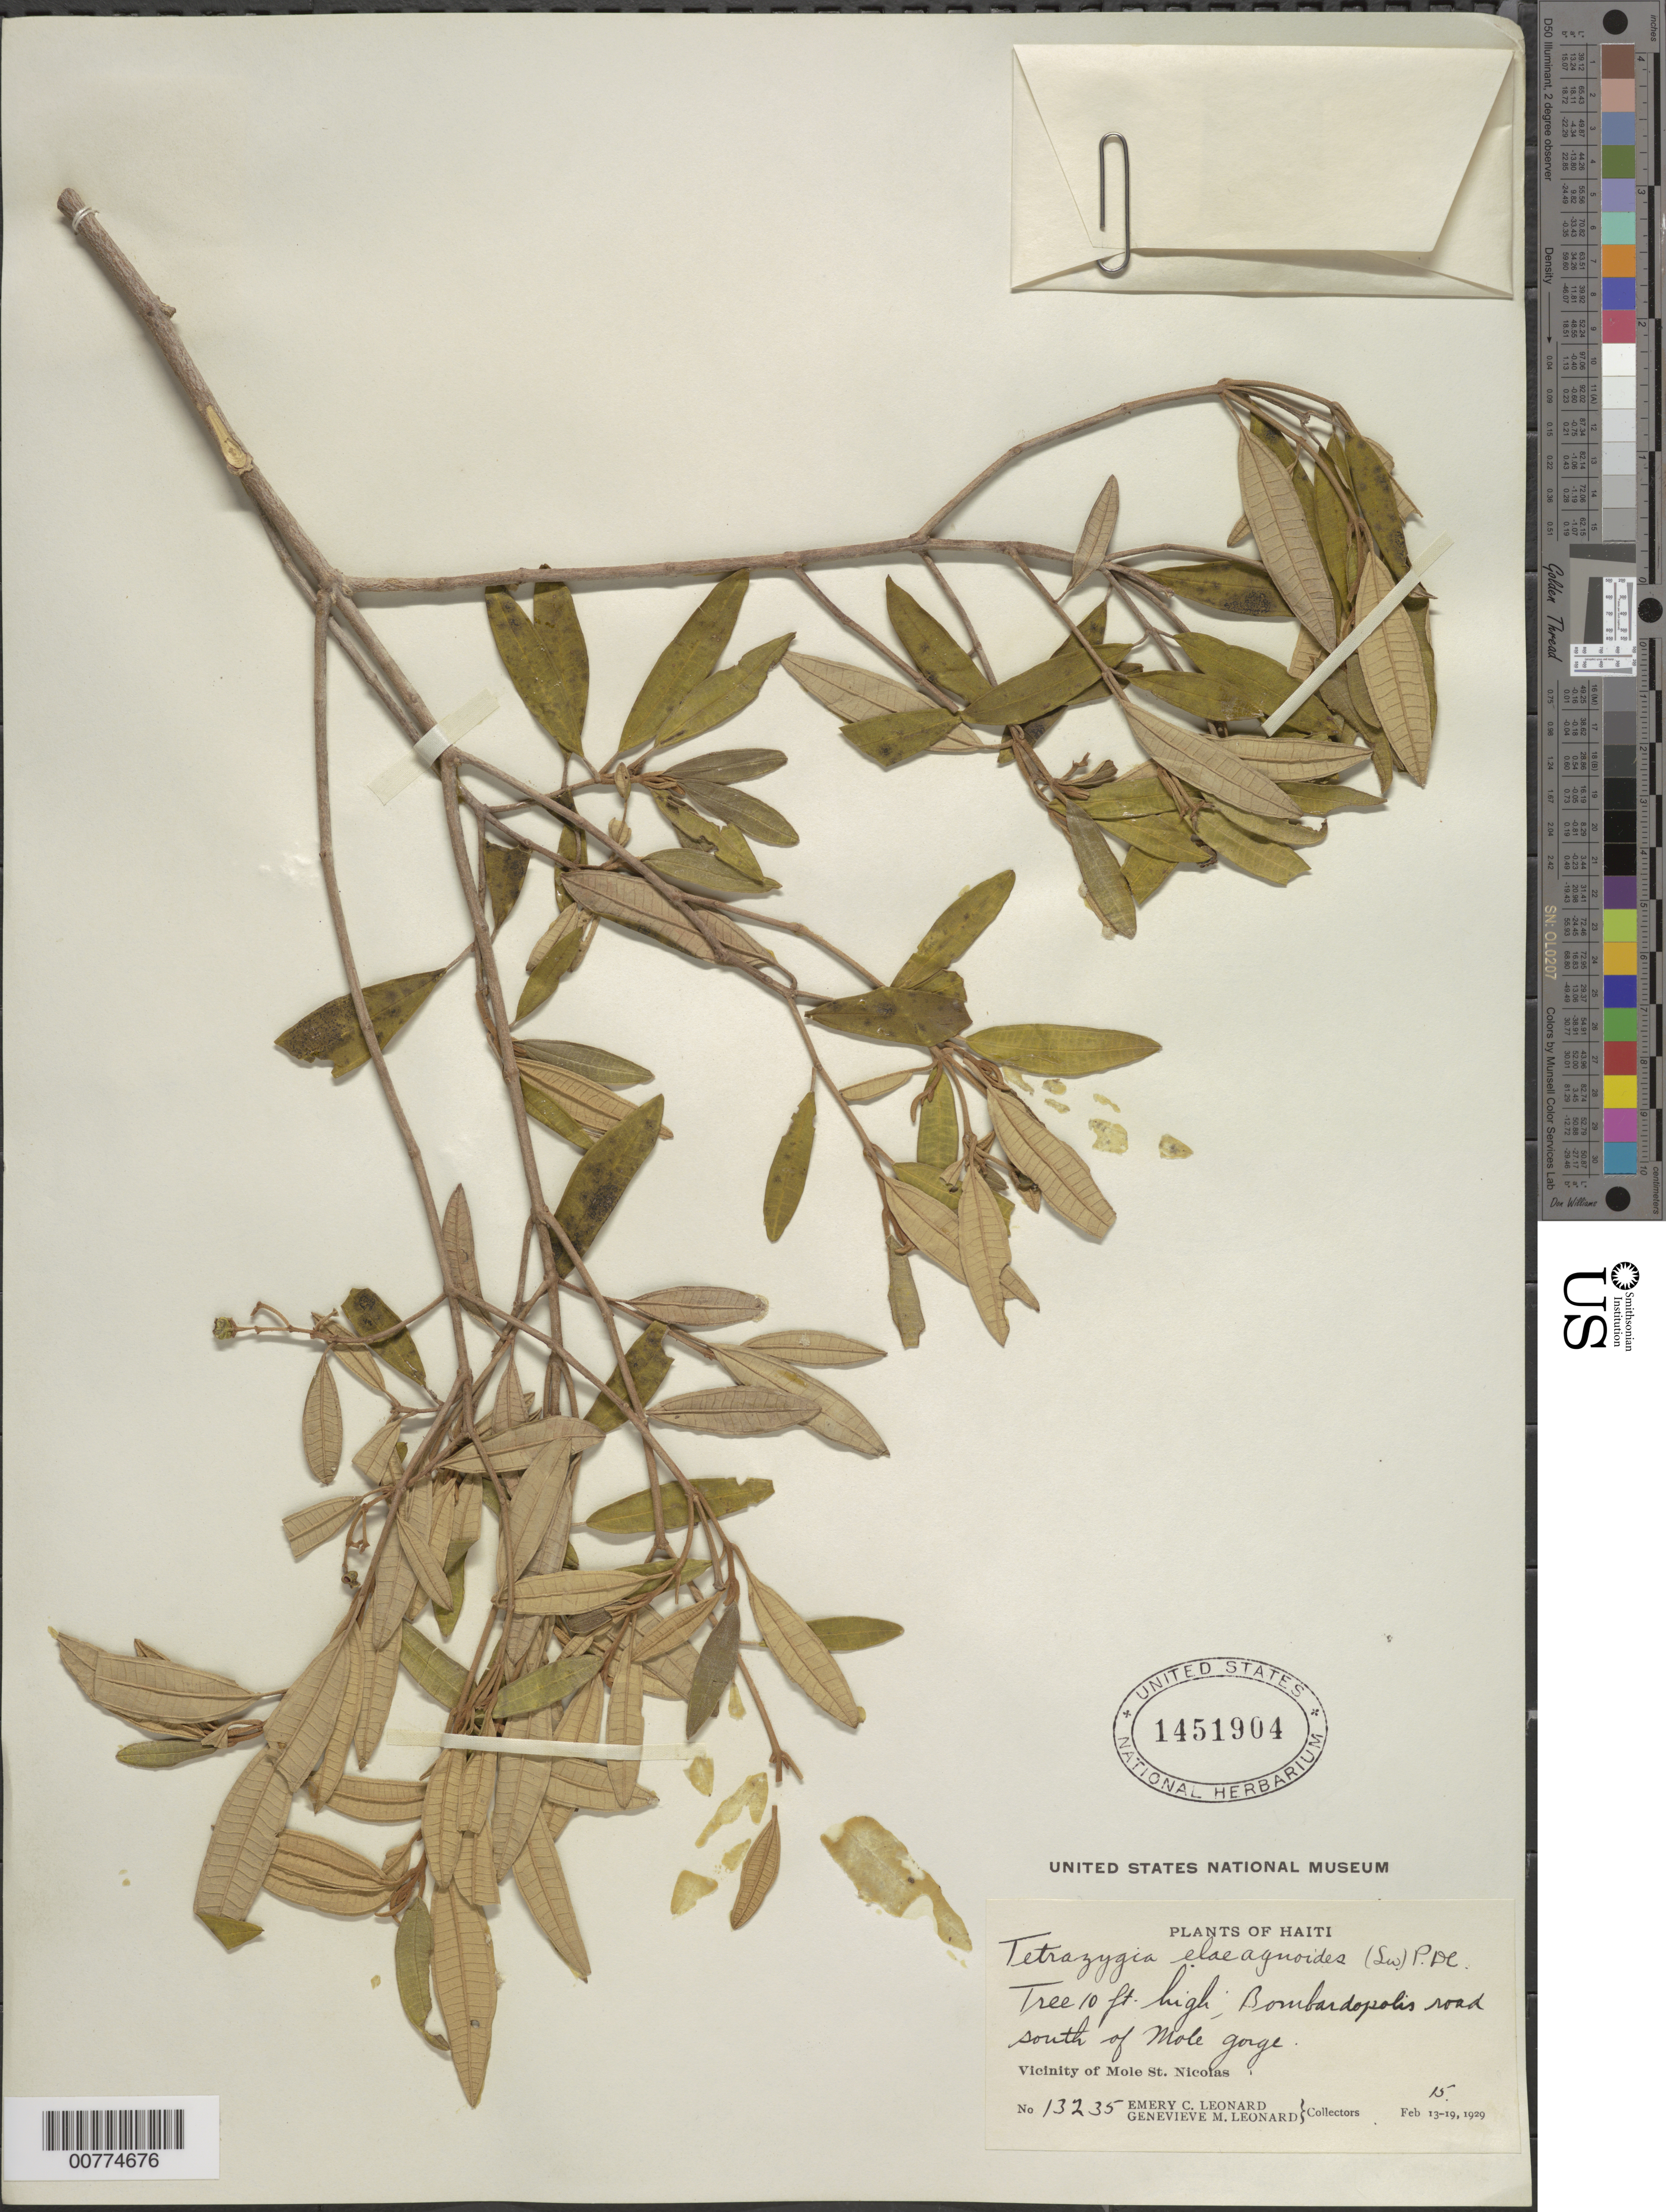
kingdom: Plantae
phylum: Tracheophyta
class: Magnoliopsida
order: Myrtales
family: Melastomataceae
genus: Miconia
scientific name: Miconia elaeagnoides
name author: (Sw.) Griseb.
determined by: Judd, Walter S.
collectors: E. C. Leonard & G. M. Leonard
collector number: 13235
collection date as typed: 15 Feb 1929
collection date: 1929-02-15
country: Haiti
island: Hispaniola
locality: Vicinity of Mole St. Nicolas, Bombardopolis road south of Mole gorge.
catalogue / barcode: US 1451904